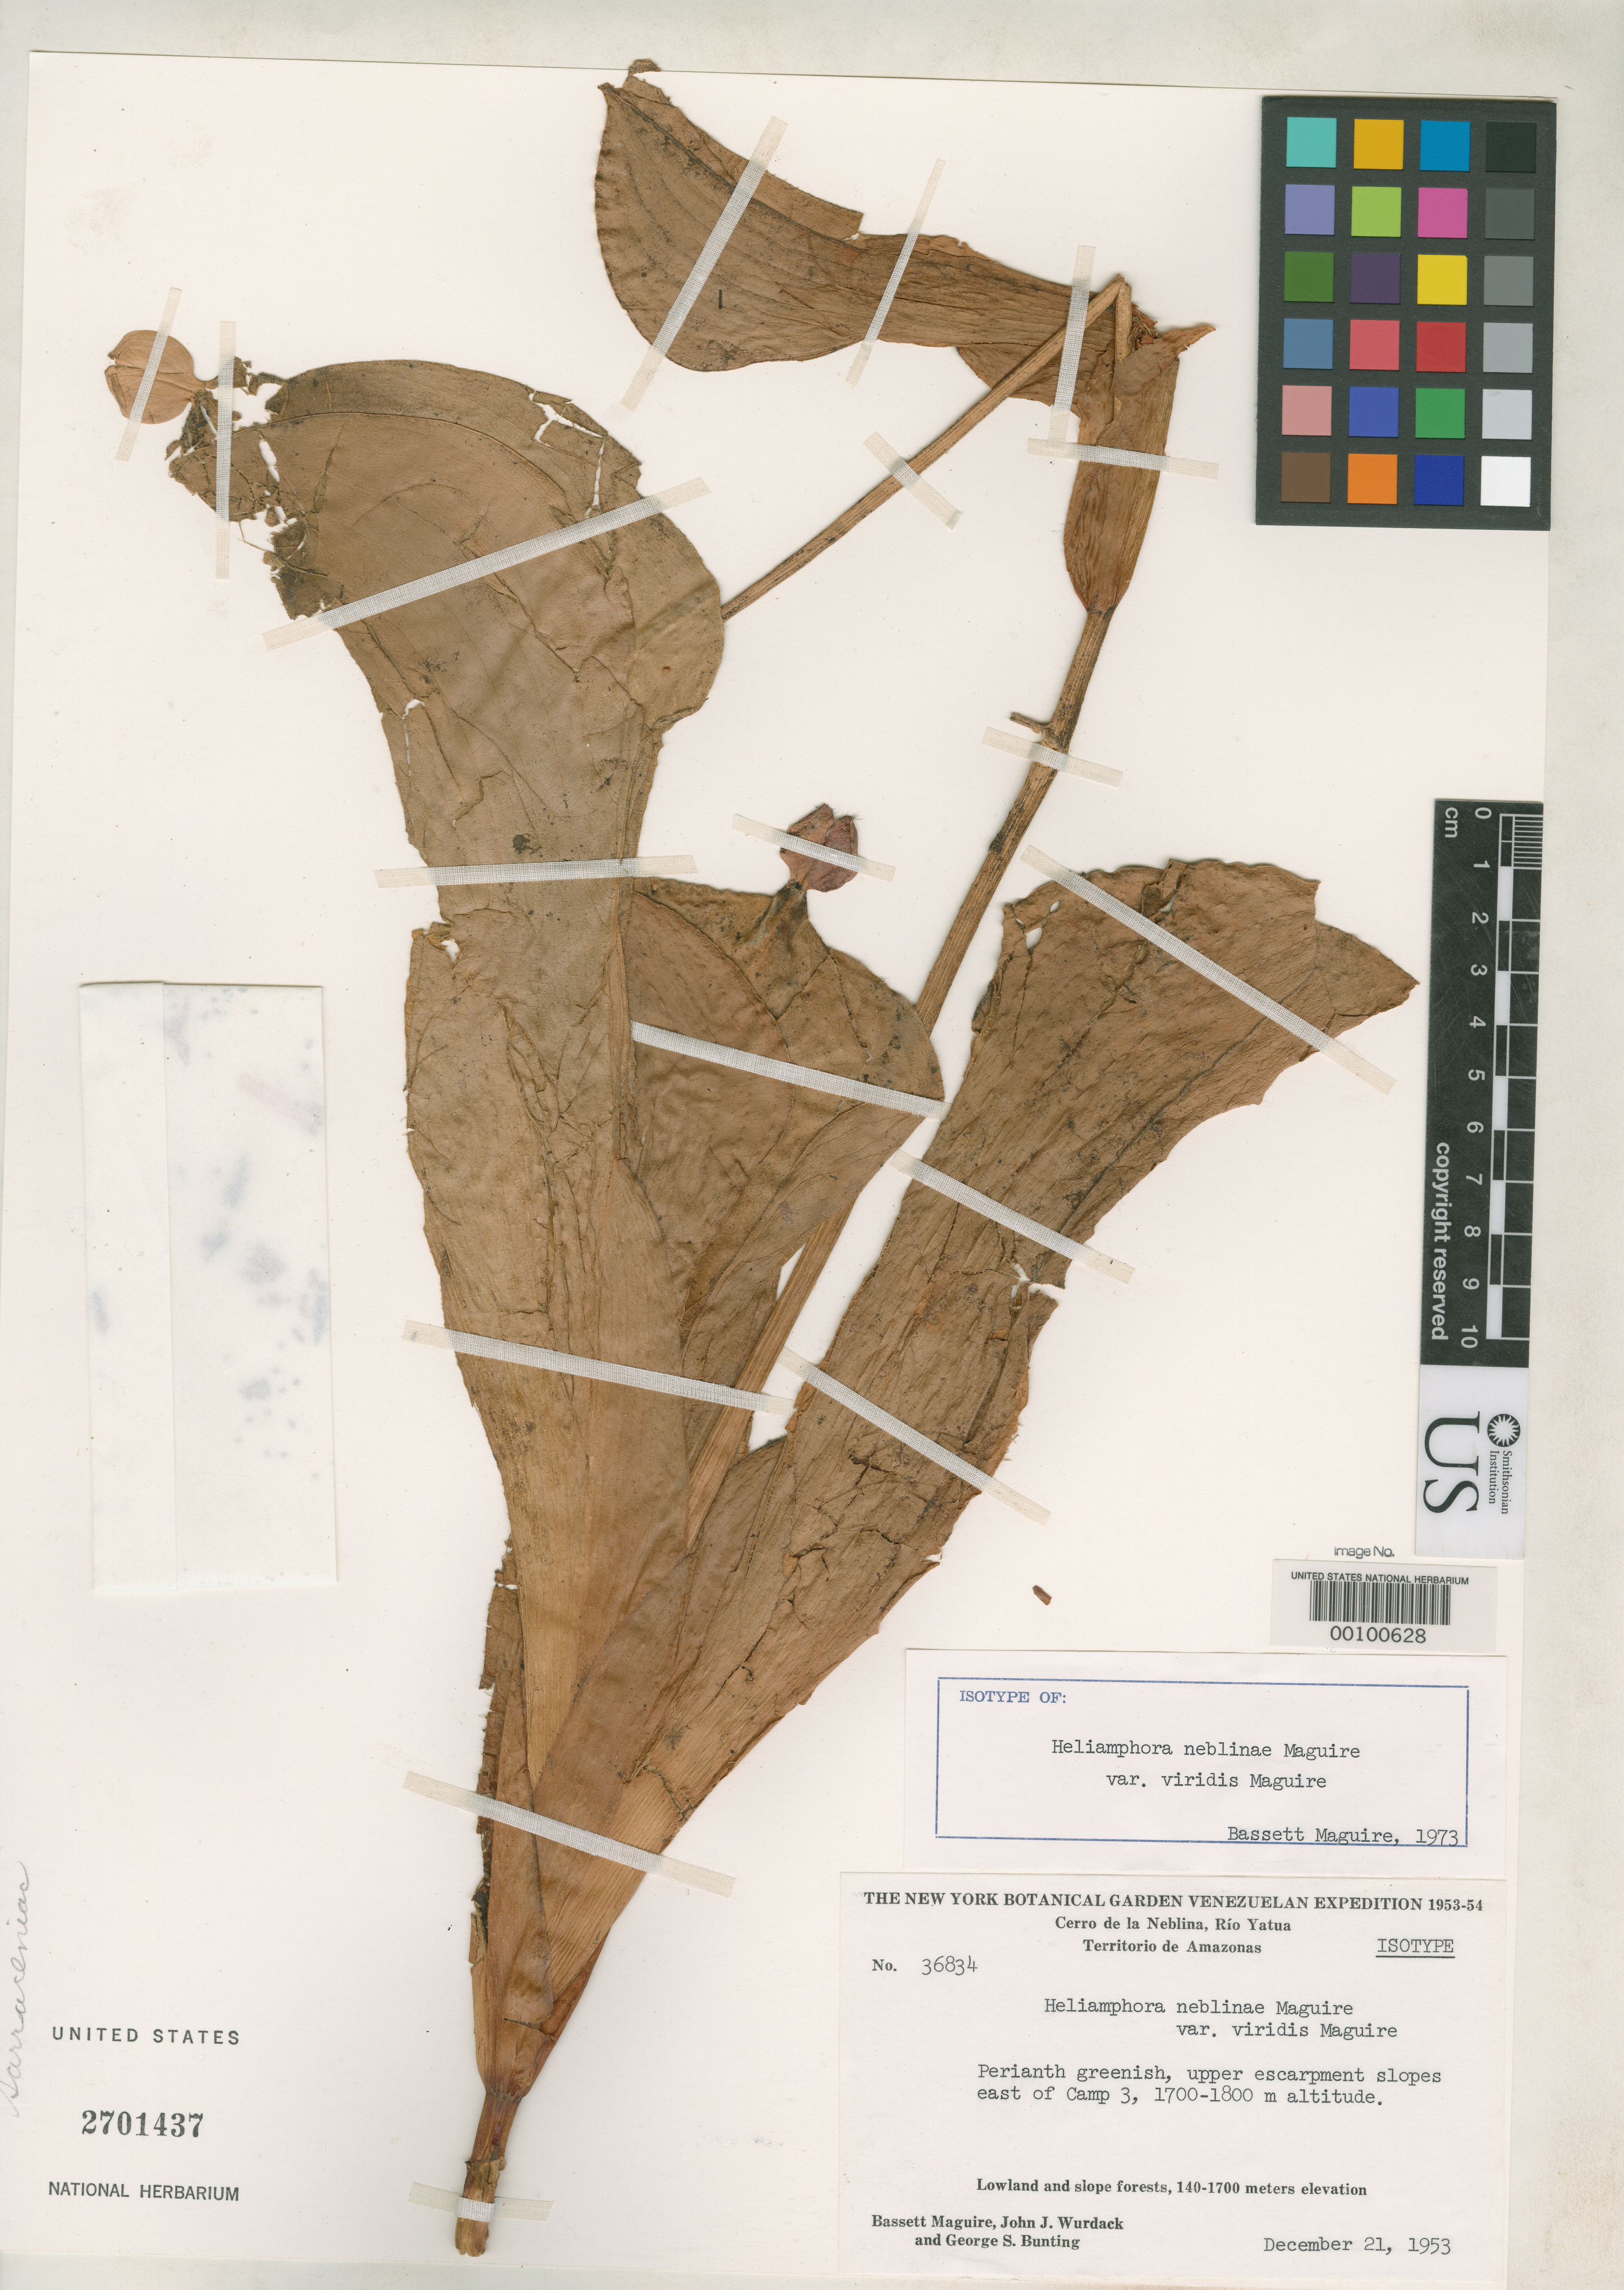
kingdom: Plantae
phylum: Tracheophyta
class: Magnoliopsida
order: Ericales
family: Sarraceniaceae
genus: Heliamphora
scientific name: Heliamphora neblinae var. viridis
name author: Maguire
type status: Isotype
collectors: B. Maguire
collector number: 36834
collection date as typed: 21 Dec 1953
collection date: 1953-12-21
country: Venezuela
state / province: Amazonas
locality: Cerro de la Neblina.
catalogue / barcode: US 2701437